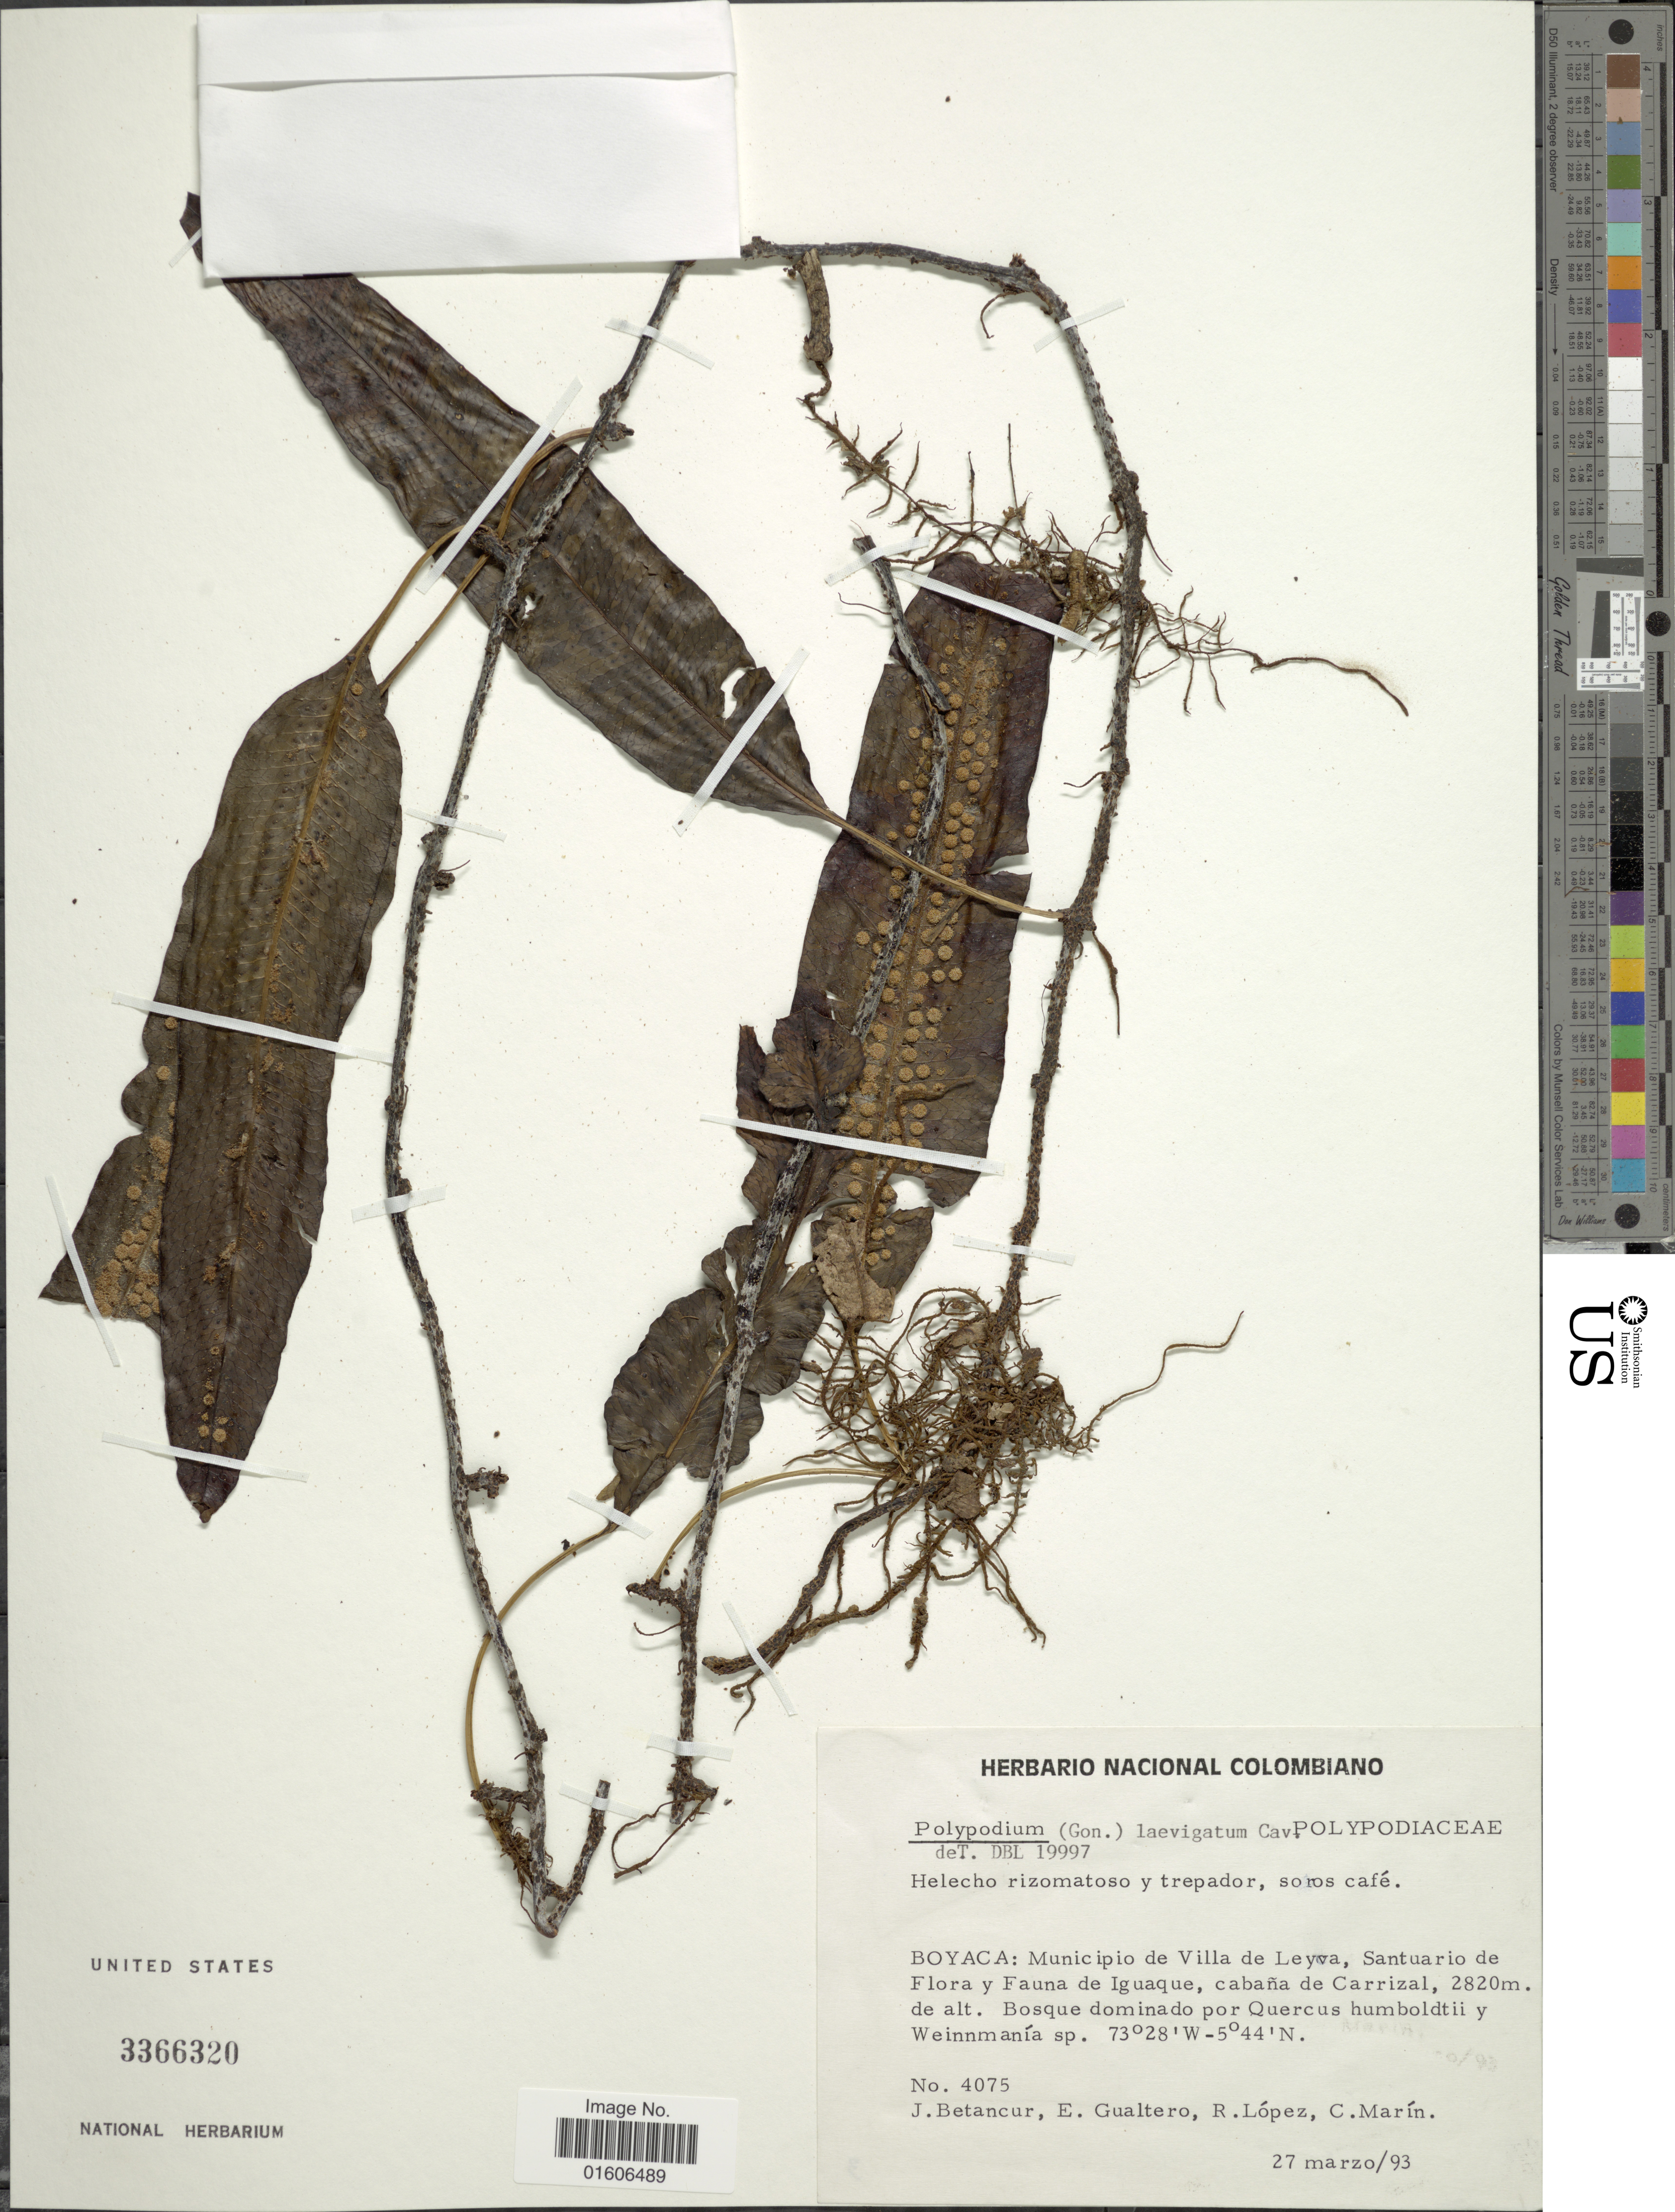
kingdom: Plantae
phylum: Tracheophyta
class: Polypodiopsida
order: Polypodiales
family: Polypodiaceae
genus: Serpocaulon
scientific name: Serpocaulon levigatum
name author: (Cav.) A.R. Sm.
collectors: J. Betancur, E. Gualtero, R. Lopez & C. Marín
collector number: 4075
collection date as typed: Transcribed d/m/y: 27/3/93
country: Colombia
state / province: Boyacá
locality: Boyaca: Municipio de Villa de Leyva, Santuario de Flora y Fauna de Iguaque, cabaña de Carrizal.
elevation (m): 2820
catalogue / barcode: US 3366320